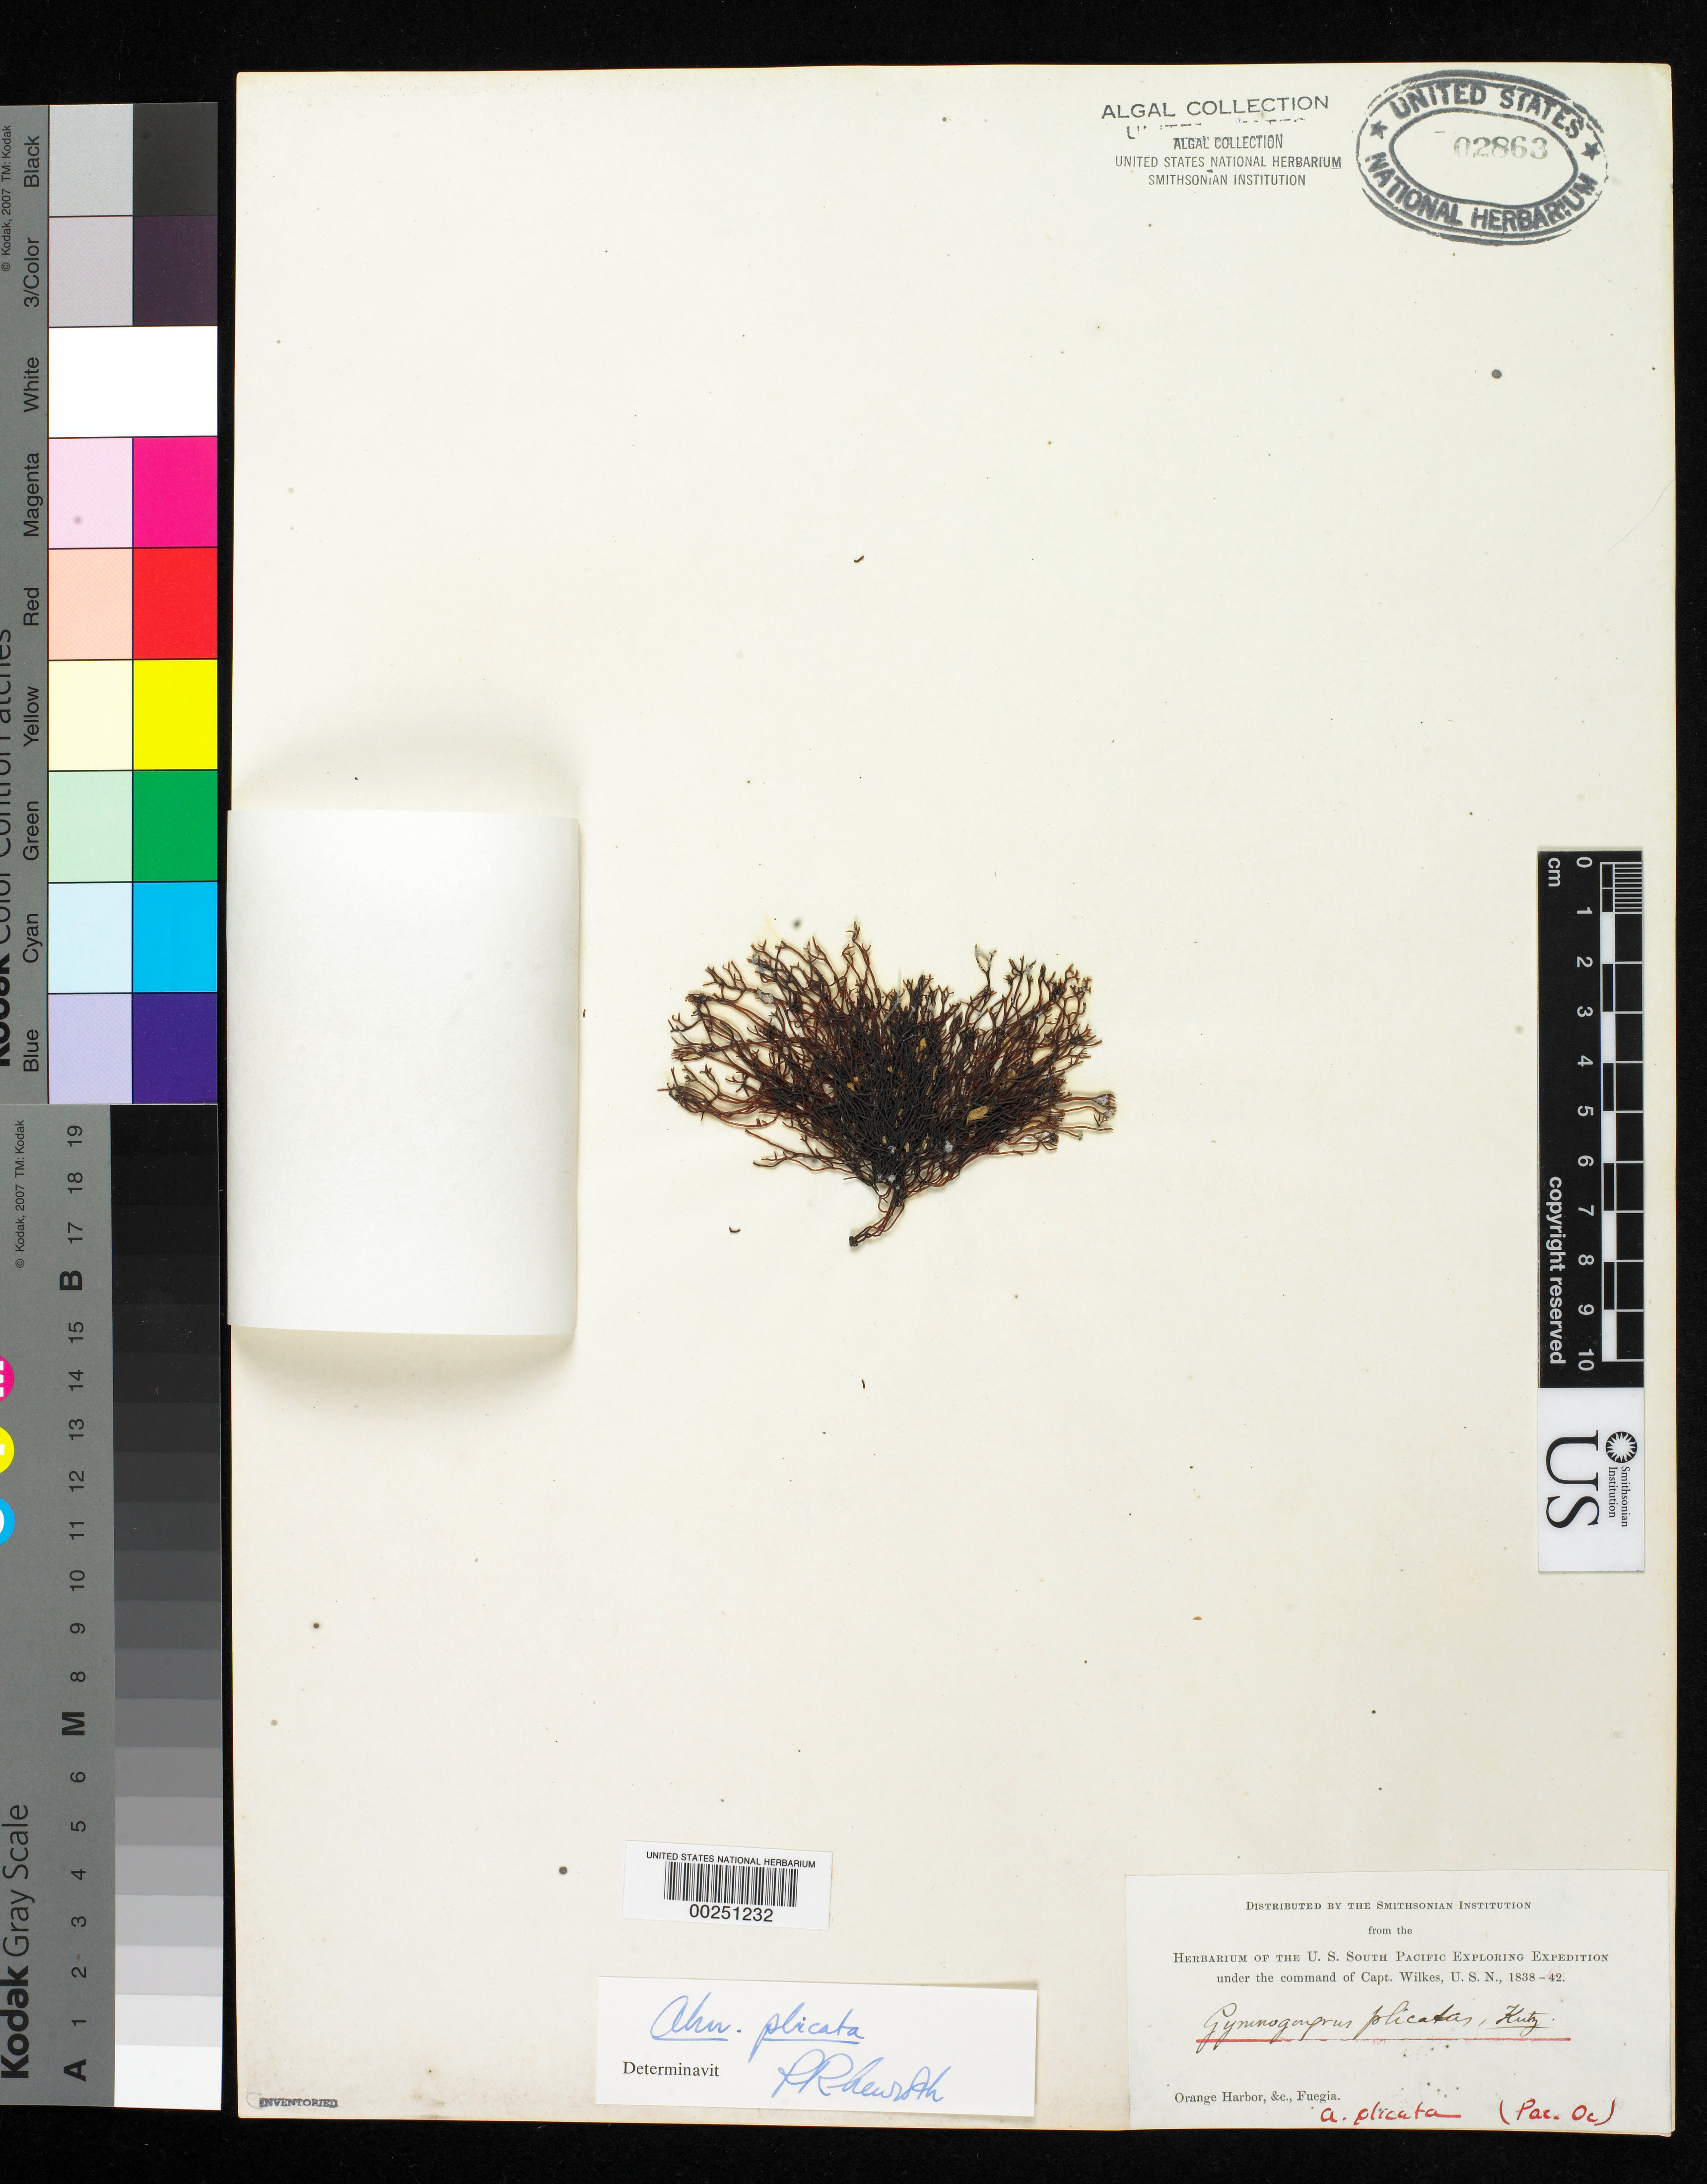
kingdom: Plantae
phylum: Rhodophyta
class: Florideophyceae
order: Ahnfeltiales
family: Ahnfeltiaceae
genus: Ahnfeltia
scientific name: Ahnfeltia plicata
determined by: Newroth, P. R.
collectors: W. D. Brackenridge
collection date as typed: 1838 to -- --- 1839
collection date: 1838/1839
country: Chile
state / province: Magallanes y de la Antártica Chilena (XII)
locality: Orange Harbor, etc.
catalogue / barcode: US 2863